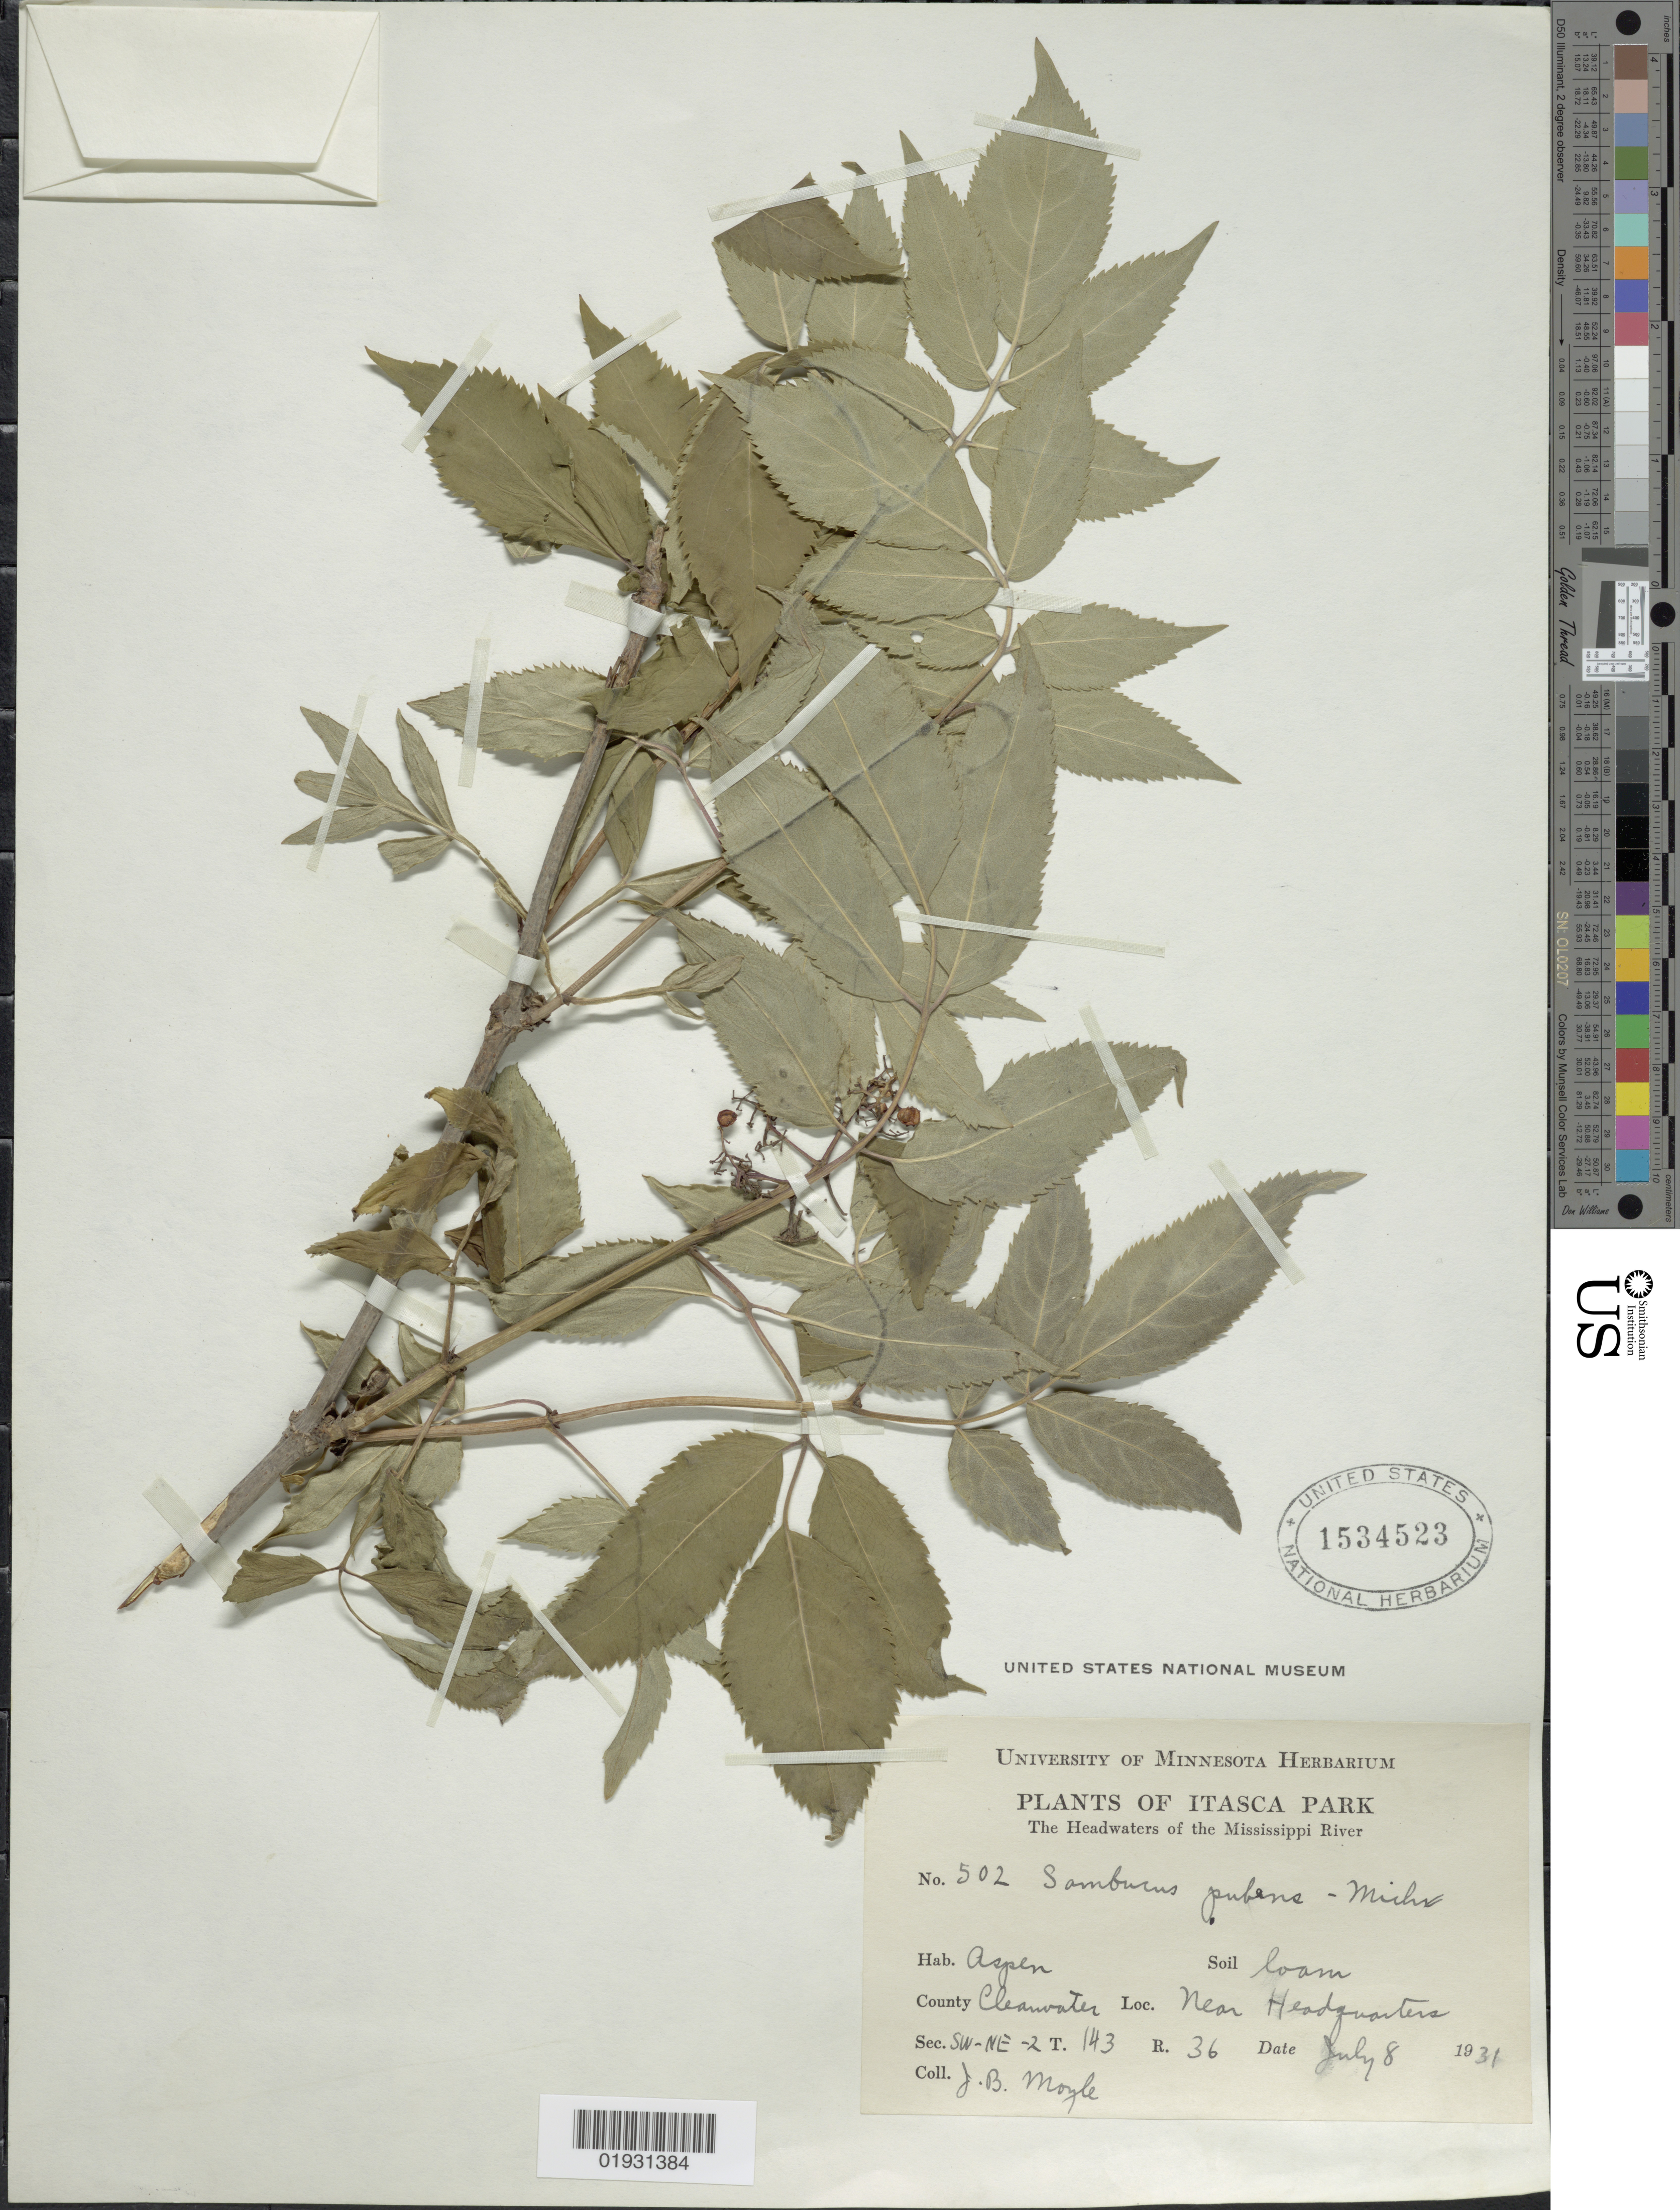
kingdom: Plantae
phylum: Tracheophyta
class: Magnoliopsida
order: Dipsacales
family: Viburnaceae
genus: Sambucus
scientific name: Sambucus racemosa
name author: L.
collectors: J. Moyle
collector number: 502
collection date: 1931-07-08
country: United States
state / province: Minnesota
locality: Itasca Park. The Headwaters of the Mississippi River. County Clearwater. Near Headquarters. Sec. SW-NE-2 T. 143 R.36.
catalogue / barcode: US 1534523